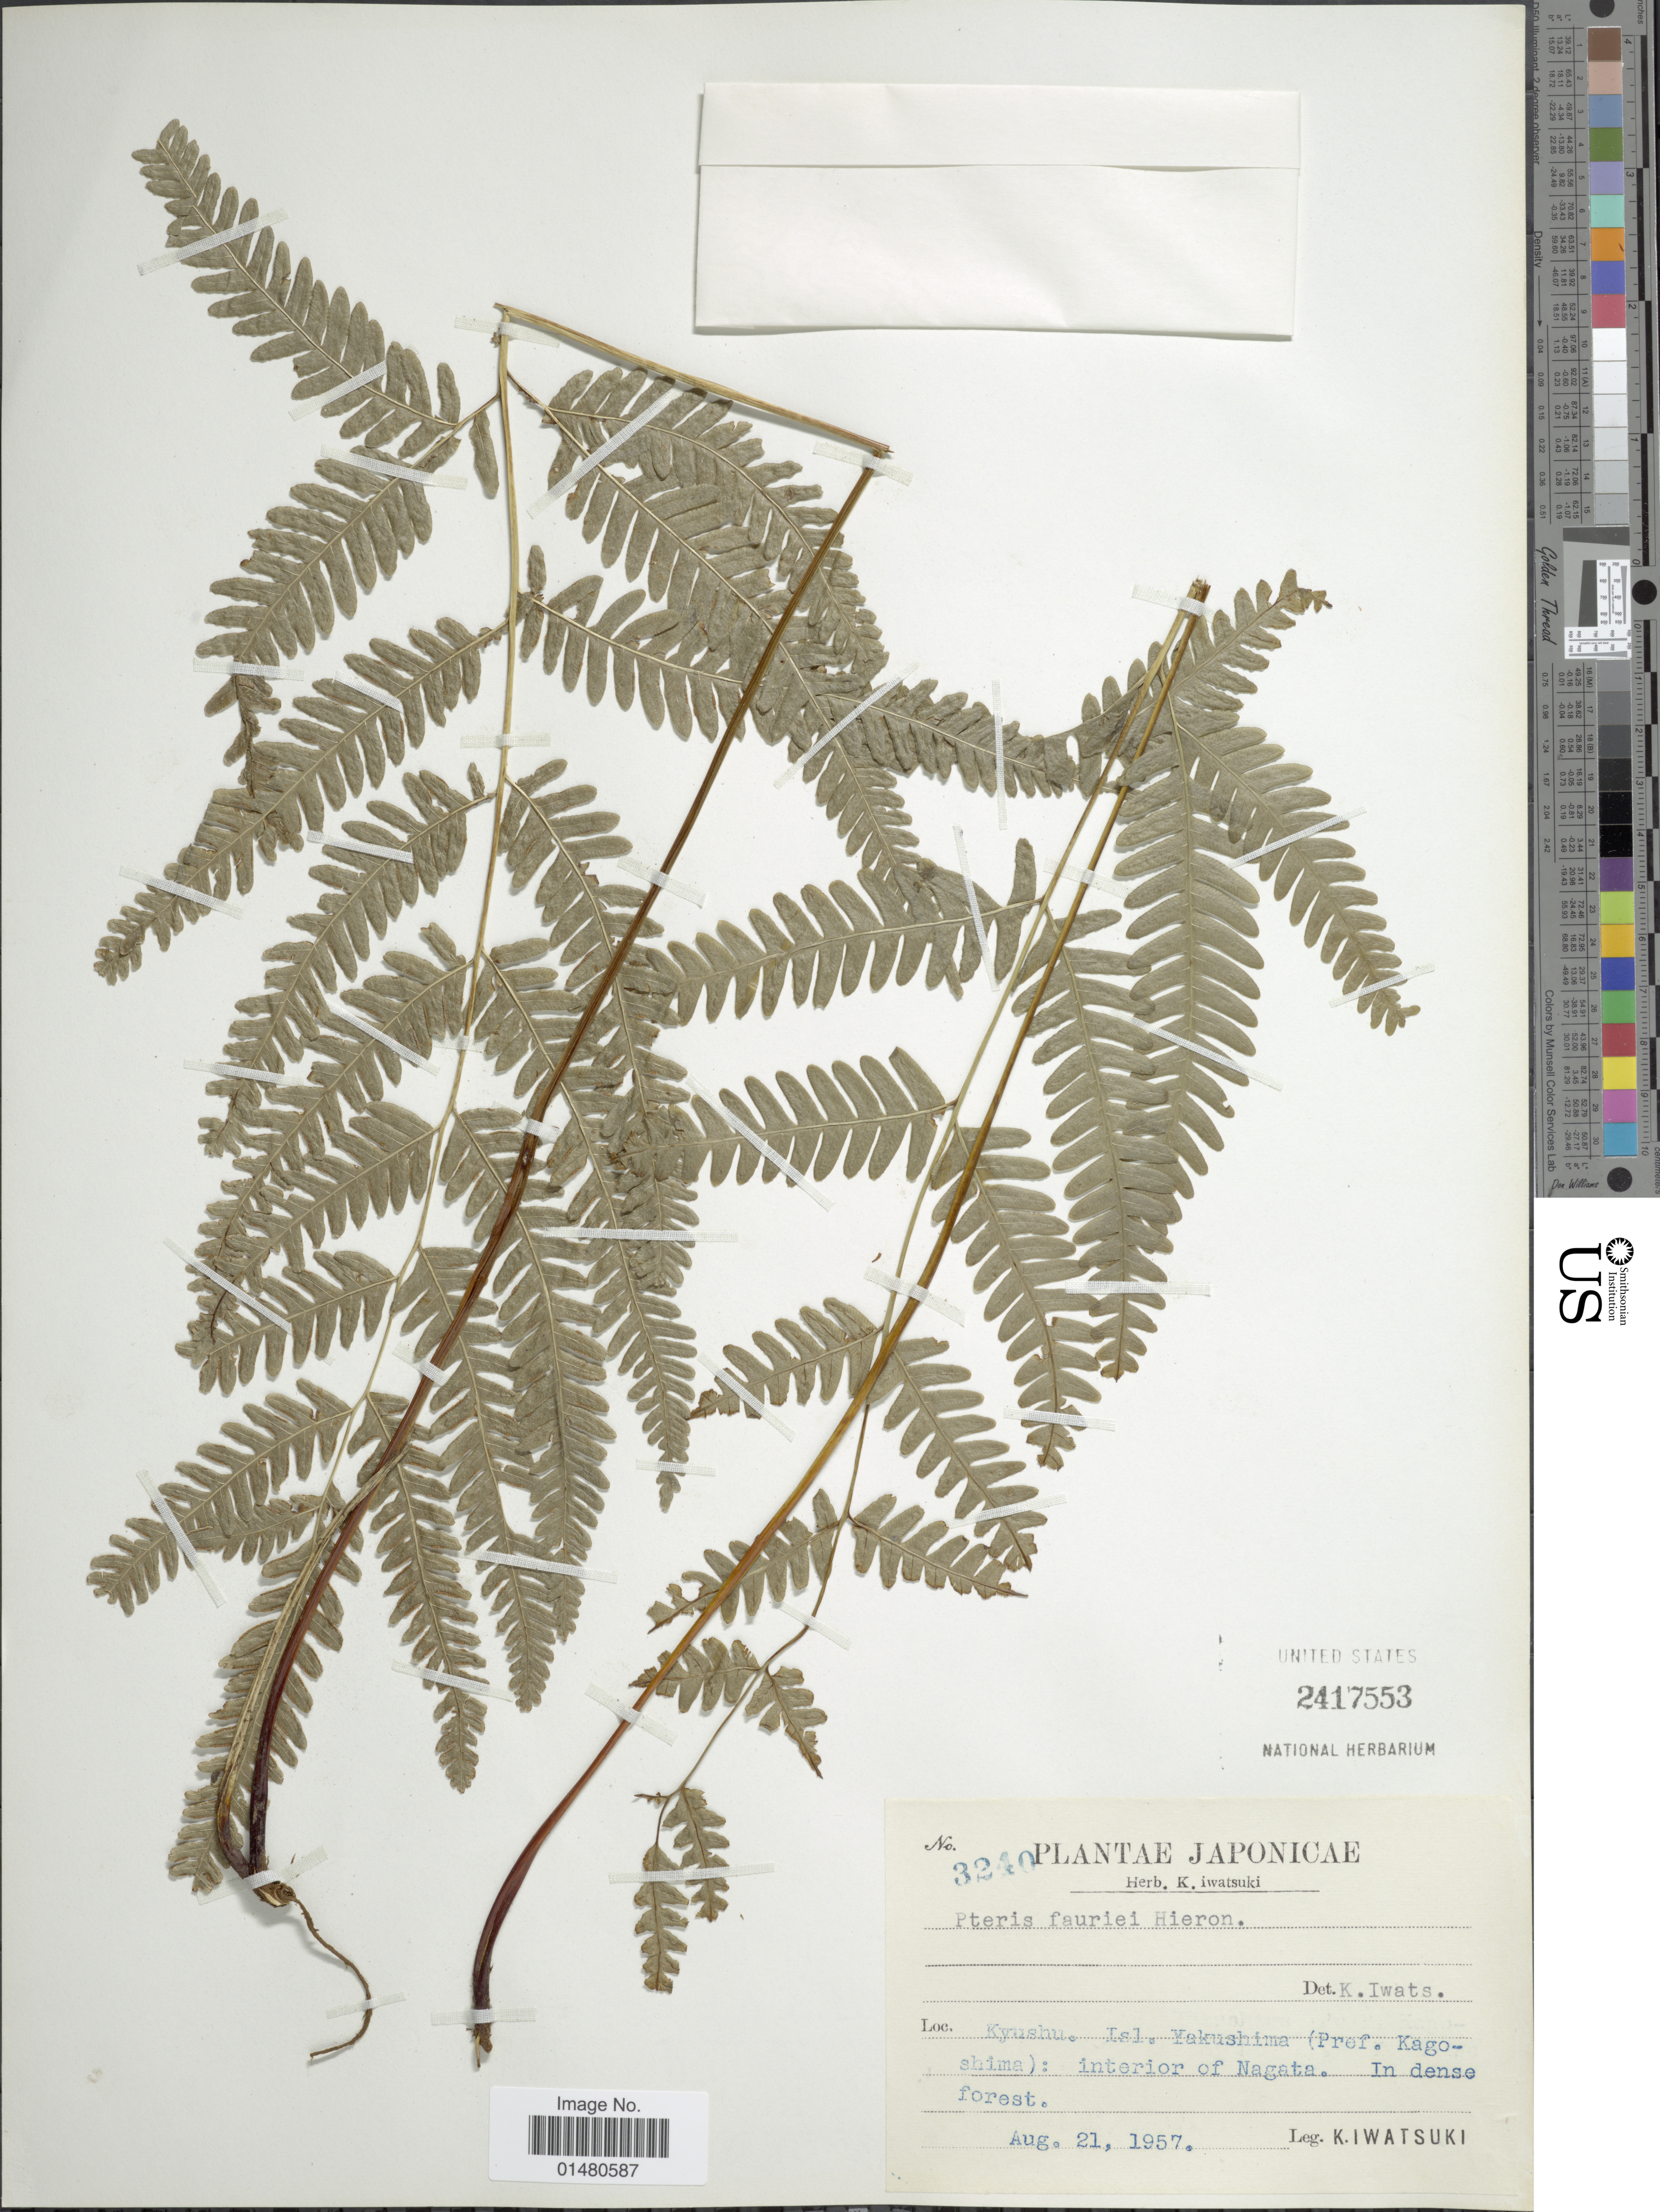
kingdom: Plantae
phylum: Tracheophyta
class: Polypodiopsida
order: Polypodiales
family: Pteridaceae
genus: Pteris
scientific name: Pteris fauriei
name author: Hieron.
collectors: K. Iwatsuki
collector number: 3240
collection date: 1957-08-21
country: Japan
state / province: Kagosima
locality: Kyushu. Isl. Yakushima (Pref. Kagoshima): interior of Nagata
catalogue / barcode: US 2417553